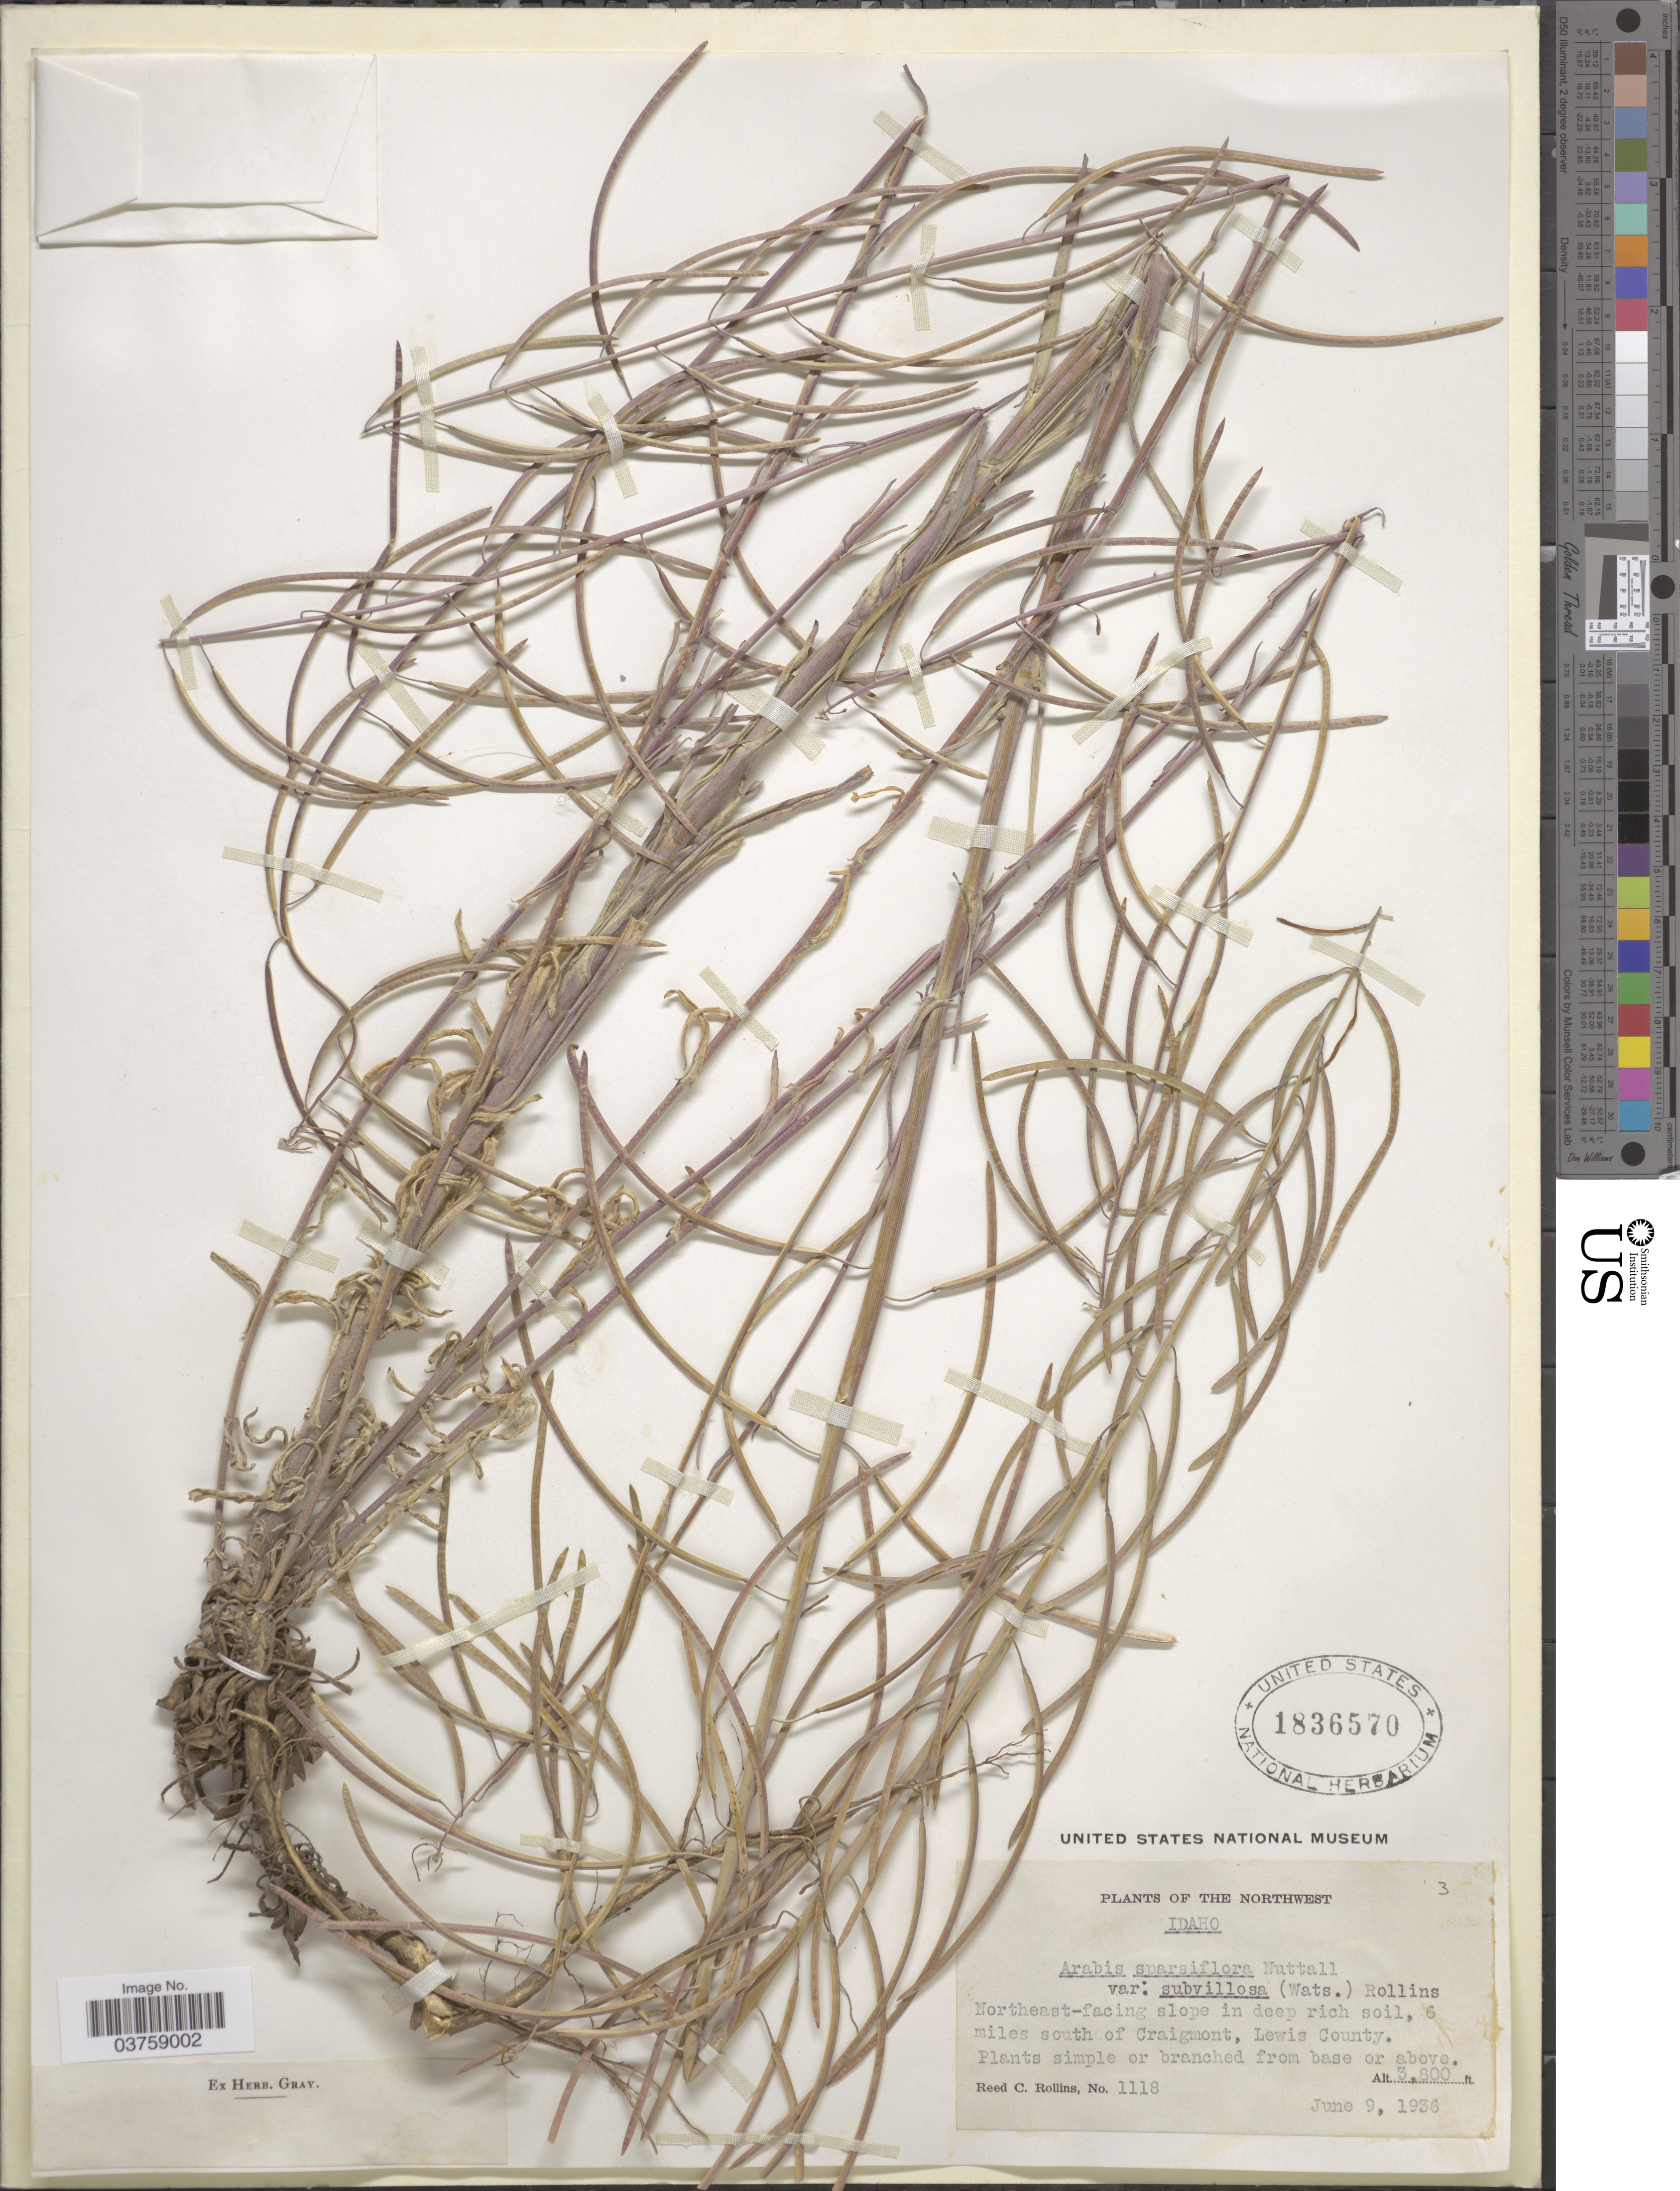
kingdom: Plantae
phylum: Tracheophyta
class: Magnoliopsida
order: Brassicales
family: Brassicaceae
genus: Arabis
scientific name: Arabis sparsiflora var. subvillosa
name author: (S. Watson) Rollins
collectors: R. C. Rollins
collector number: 1118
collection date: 1936-06-09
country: United States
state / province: Idaho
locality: The Northwest. 6 miles south of Craigmont, Lewis County.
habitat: slope in deep rich soil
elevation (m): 1158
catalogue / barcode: US 1836570